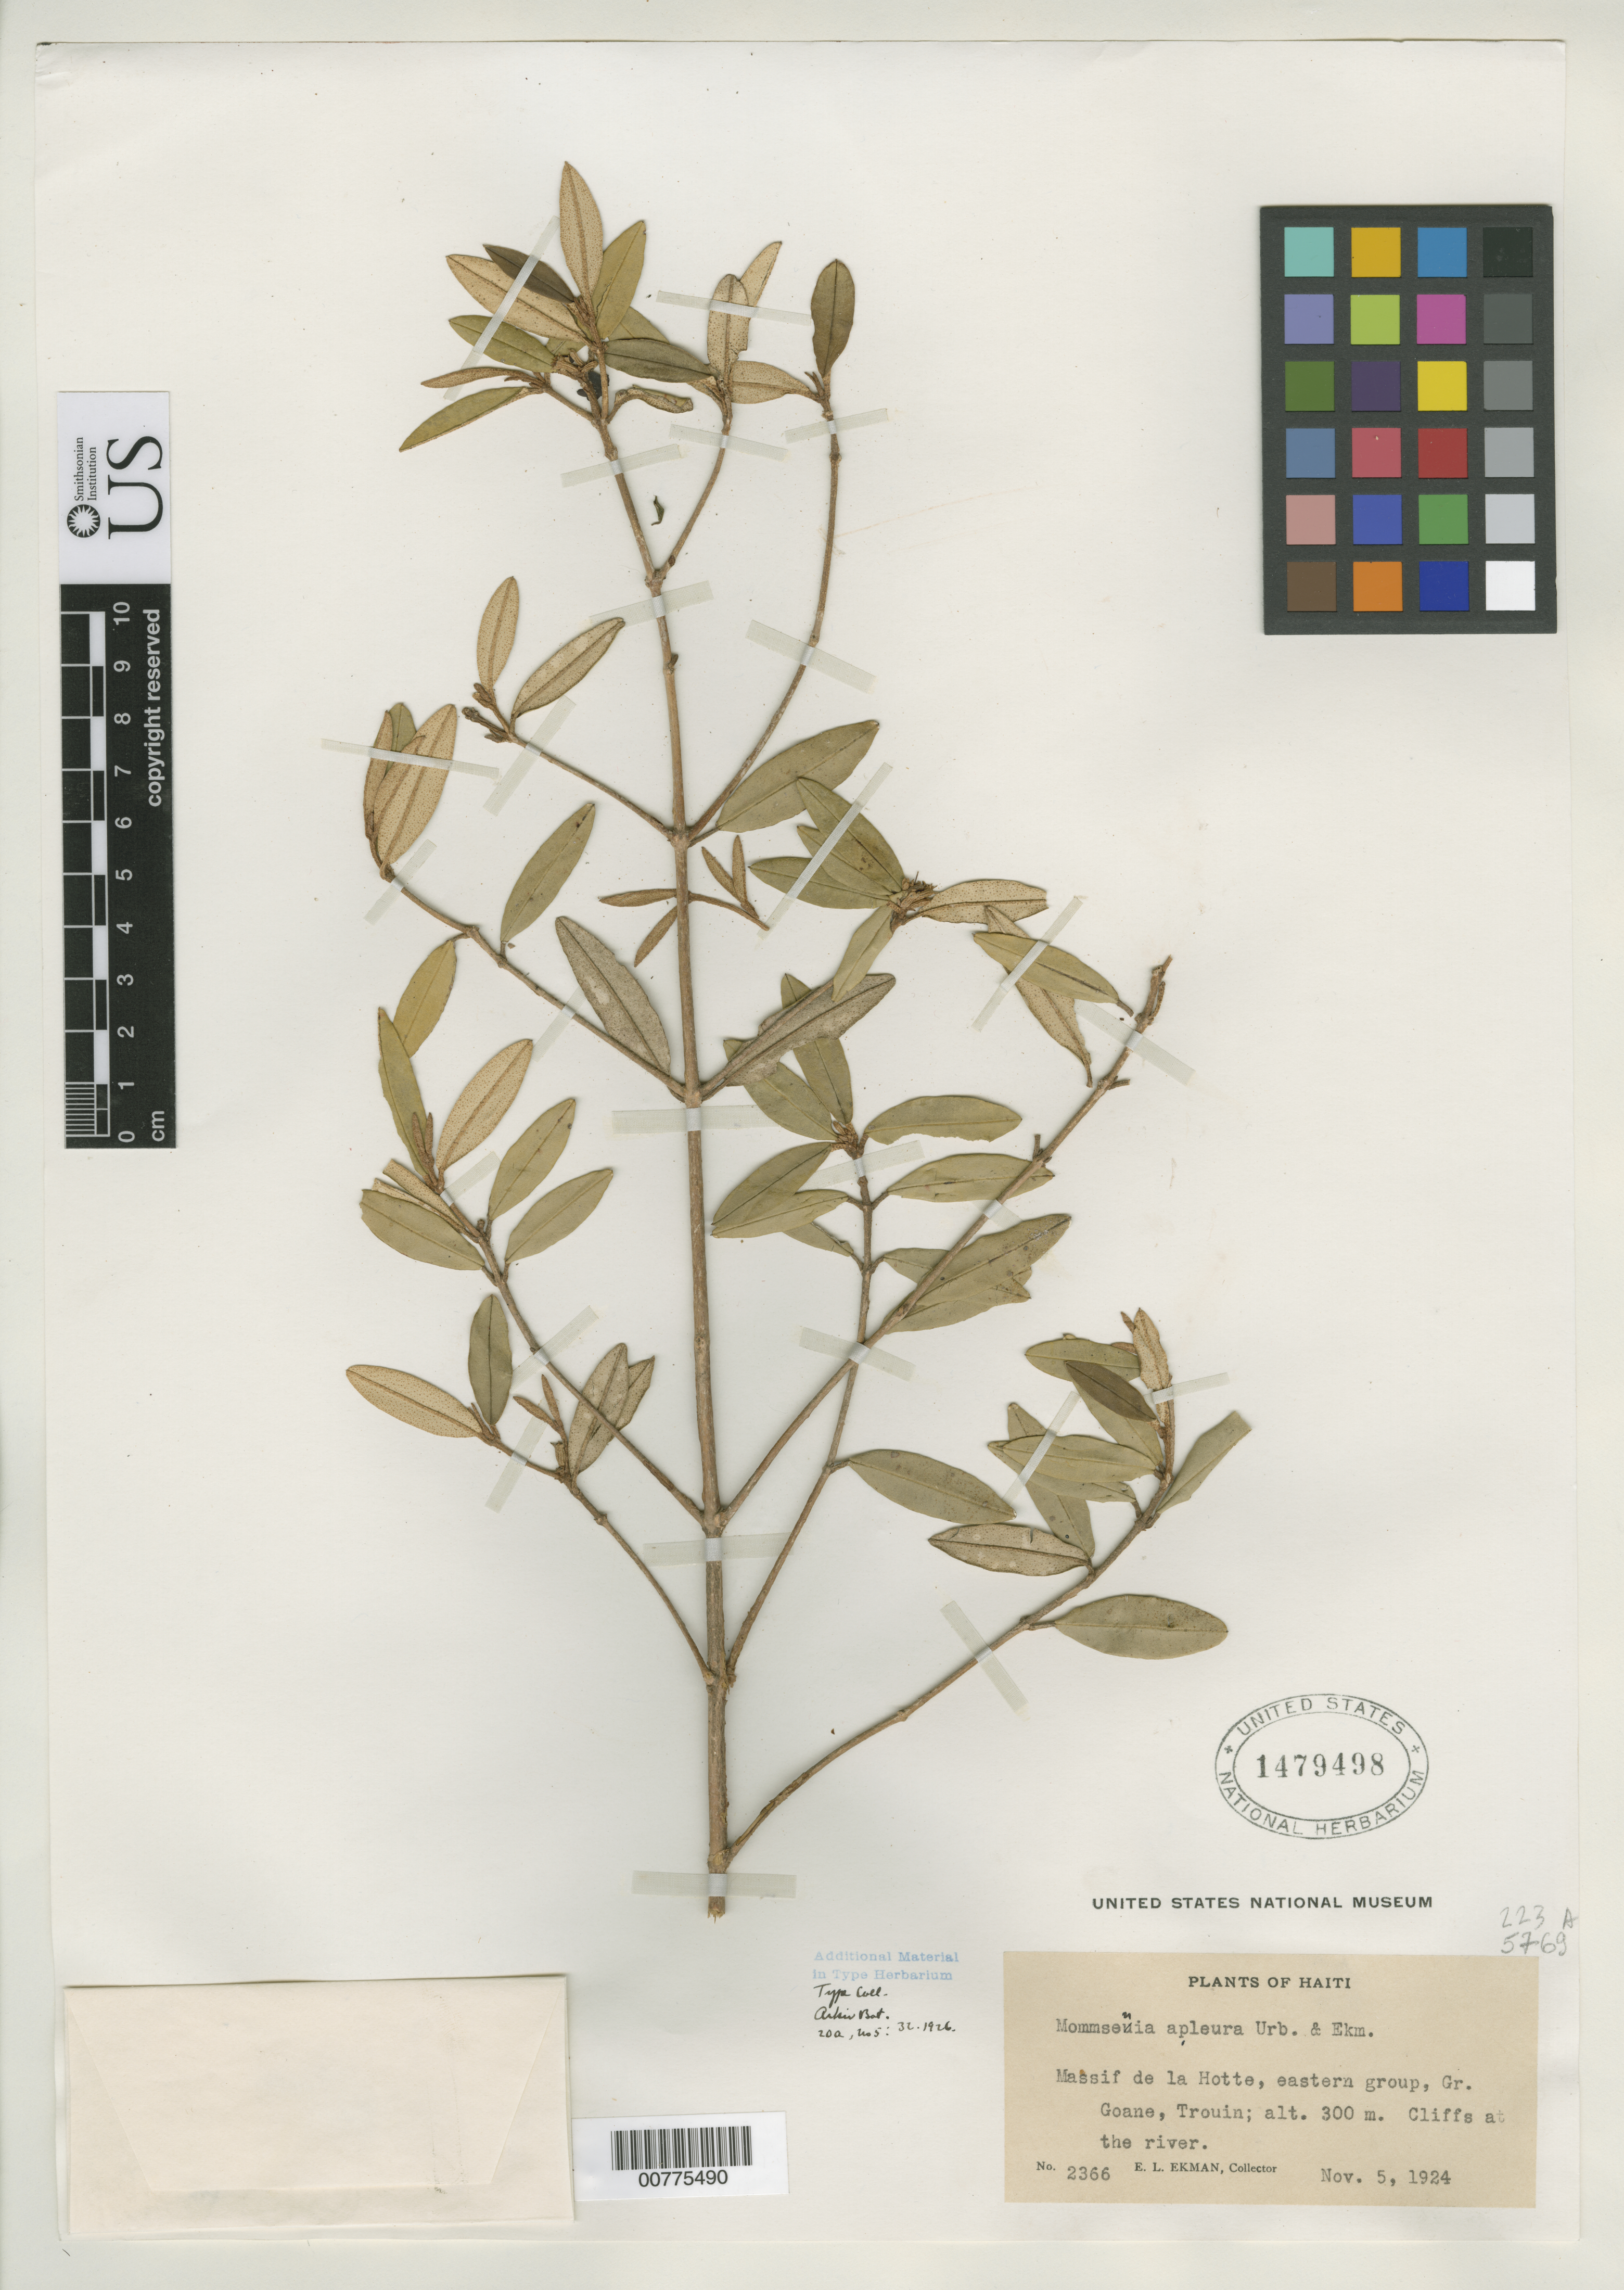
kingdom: Plantae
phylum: Tracheophyta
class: Magnoliopsida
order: Myrtales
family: Melastomataceae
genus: Mommsenia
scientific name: Mommsenia apleura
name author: Urb. & Ekman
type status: Isotype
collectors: E. L. Ekman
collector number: H 2366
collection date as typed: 05 Nov 1924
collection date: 1924-11-05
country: Haiti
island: Hispaniola Island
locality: Massif de la Hotte, eastern group, Gr. Goane, Trouin..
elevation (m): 300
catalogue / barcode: US 1479498